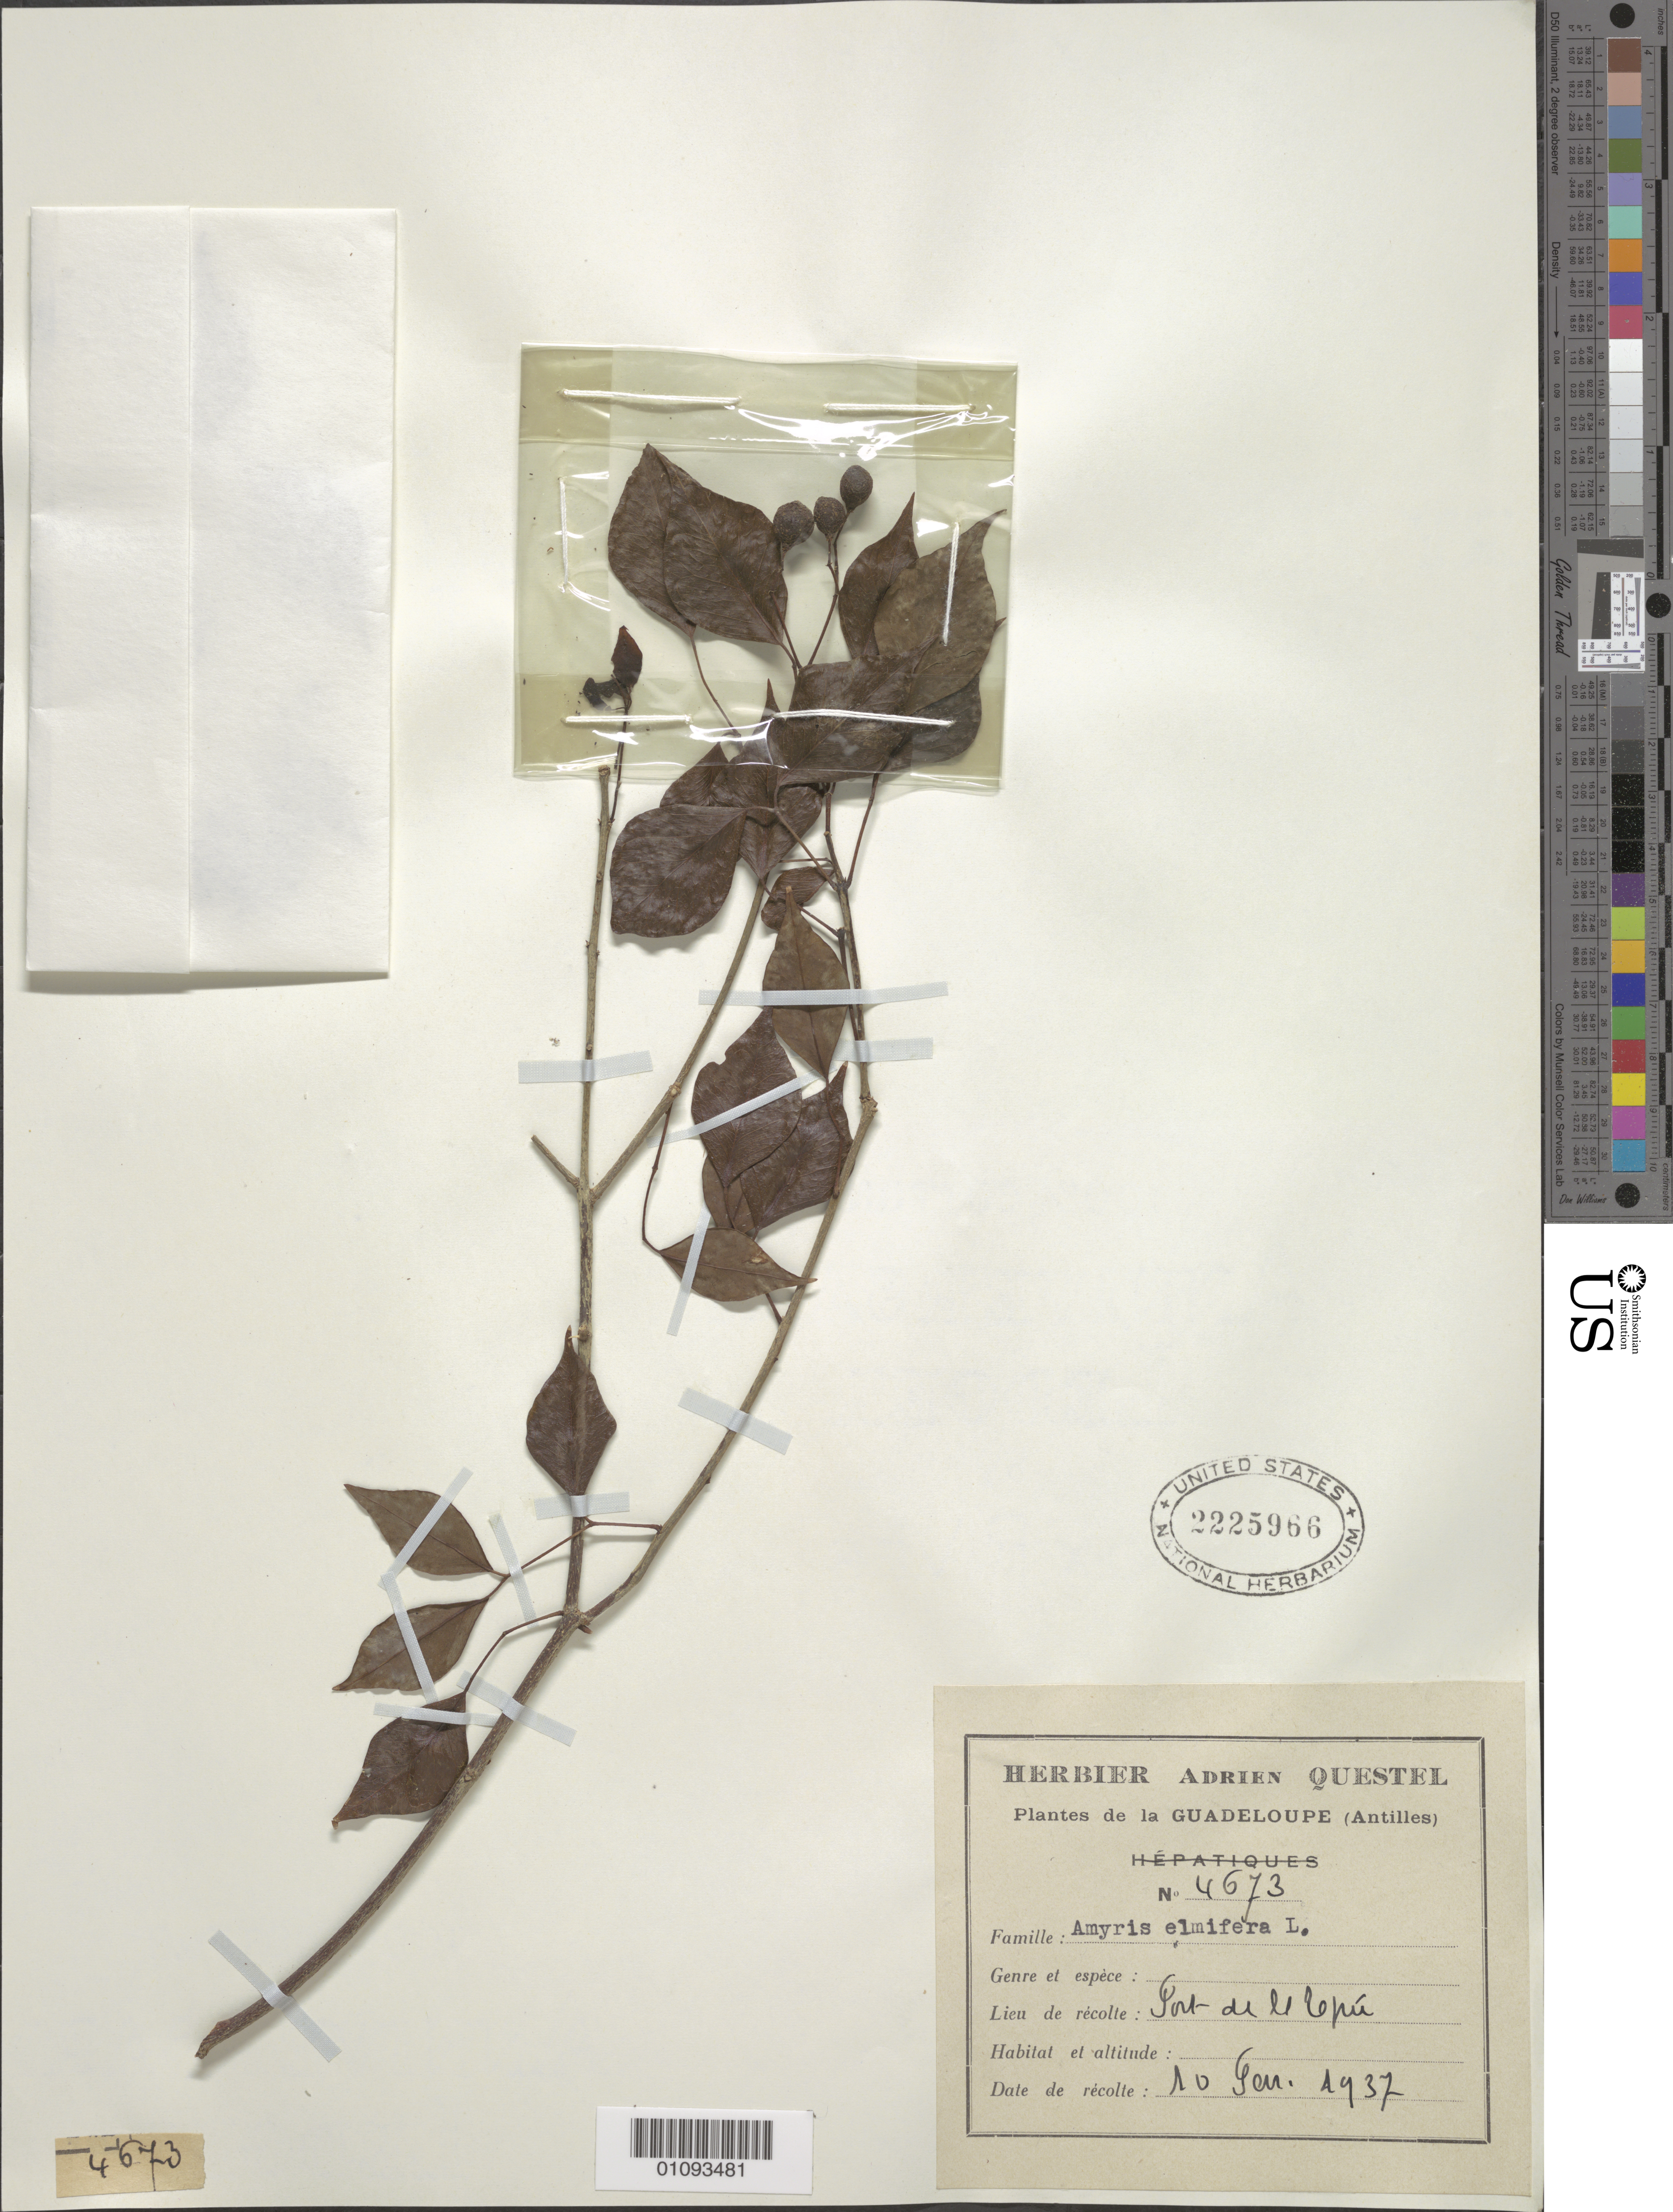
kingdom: Plantae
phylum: Tracheophyta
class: Magnoliopsida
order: Sapindales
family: Rutaceae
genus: Amyris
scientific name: Amyris elemifera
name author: L.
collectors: A. Questel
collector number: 4673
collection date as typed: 10 Jan 1937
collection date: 1937-01-10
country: Guadeloupe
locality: Pont de la Lepu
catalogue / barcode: US 2225966